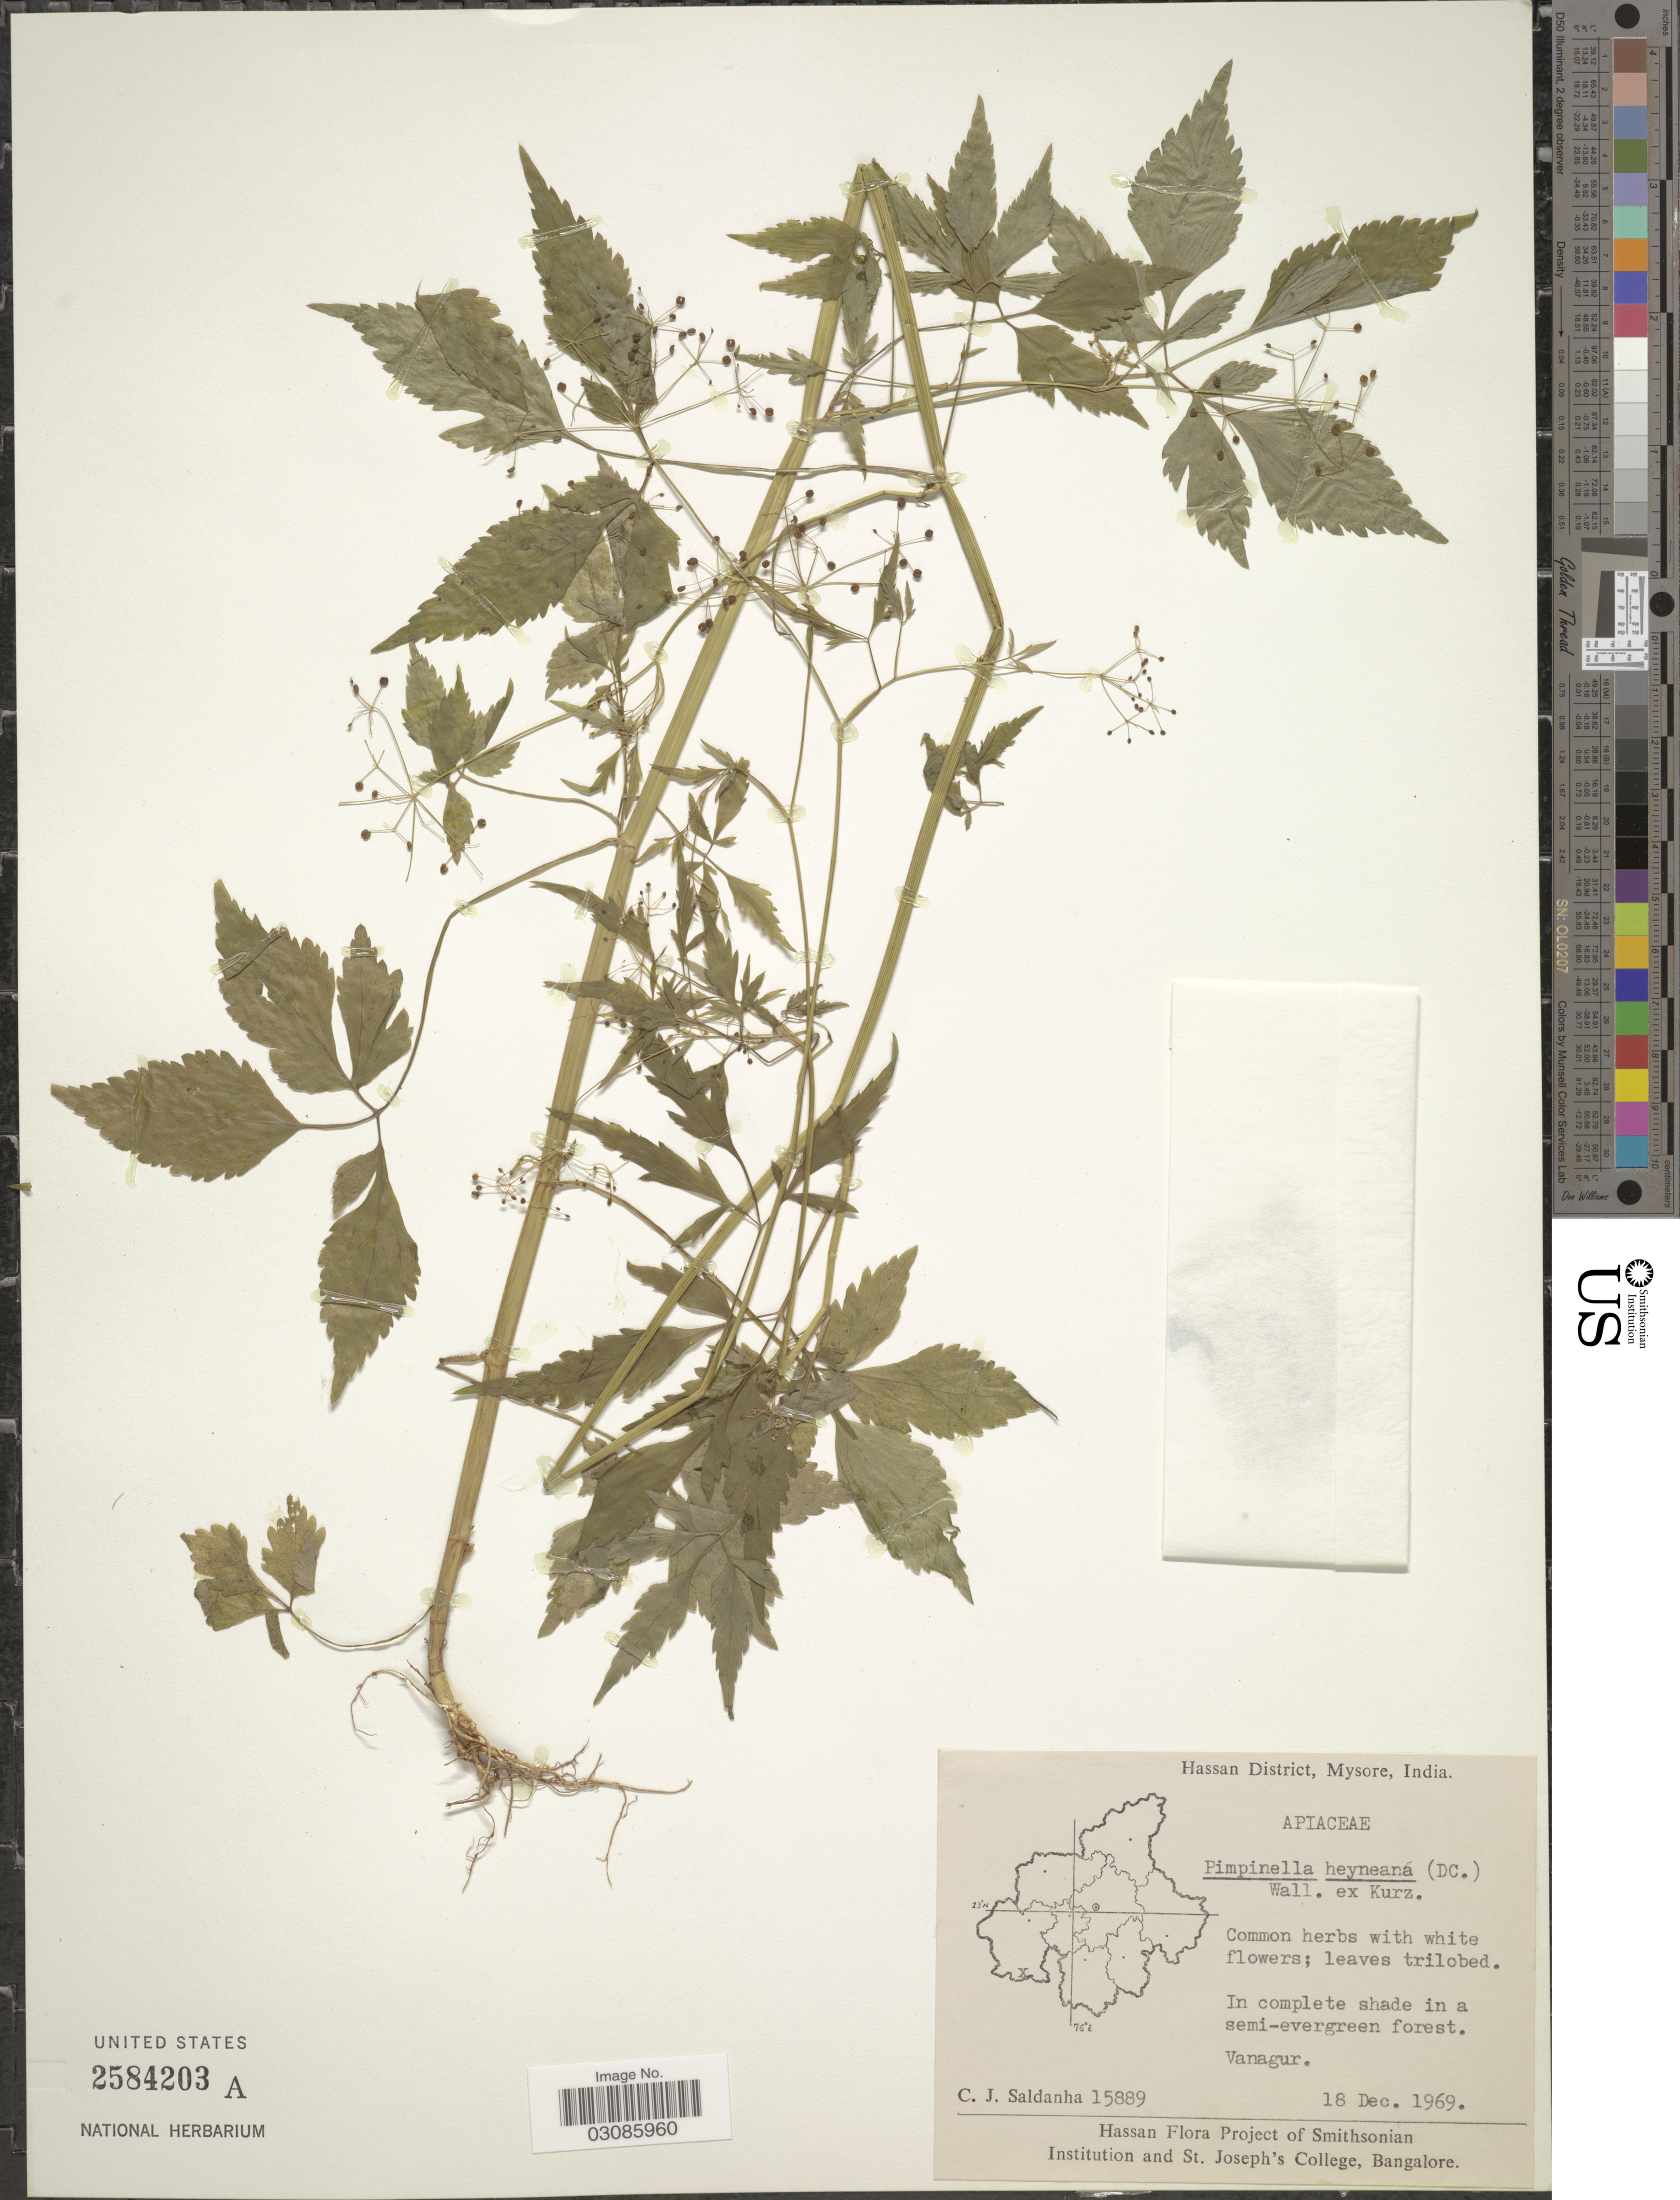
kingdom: Plantae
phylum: Tracheophyta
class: Magnoliopsida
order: Apiales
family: Apiaceae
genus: Pimpinella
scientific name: Pimpinella heyneana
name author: Wall.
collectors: C. J. Saldanha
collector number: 15889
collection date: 1969-12-18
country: India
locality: Hassan District, Mysore, Vanagur.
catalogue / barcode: US 2584203A